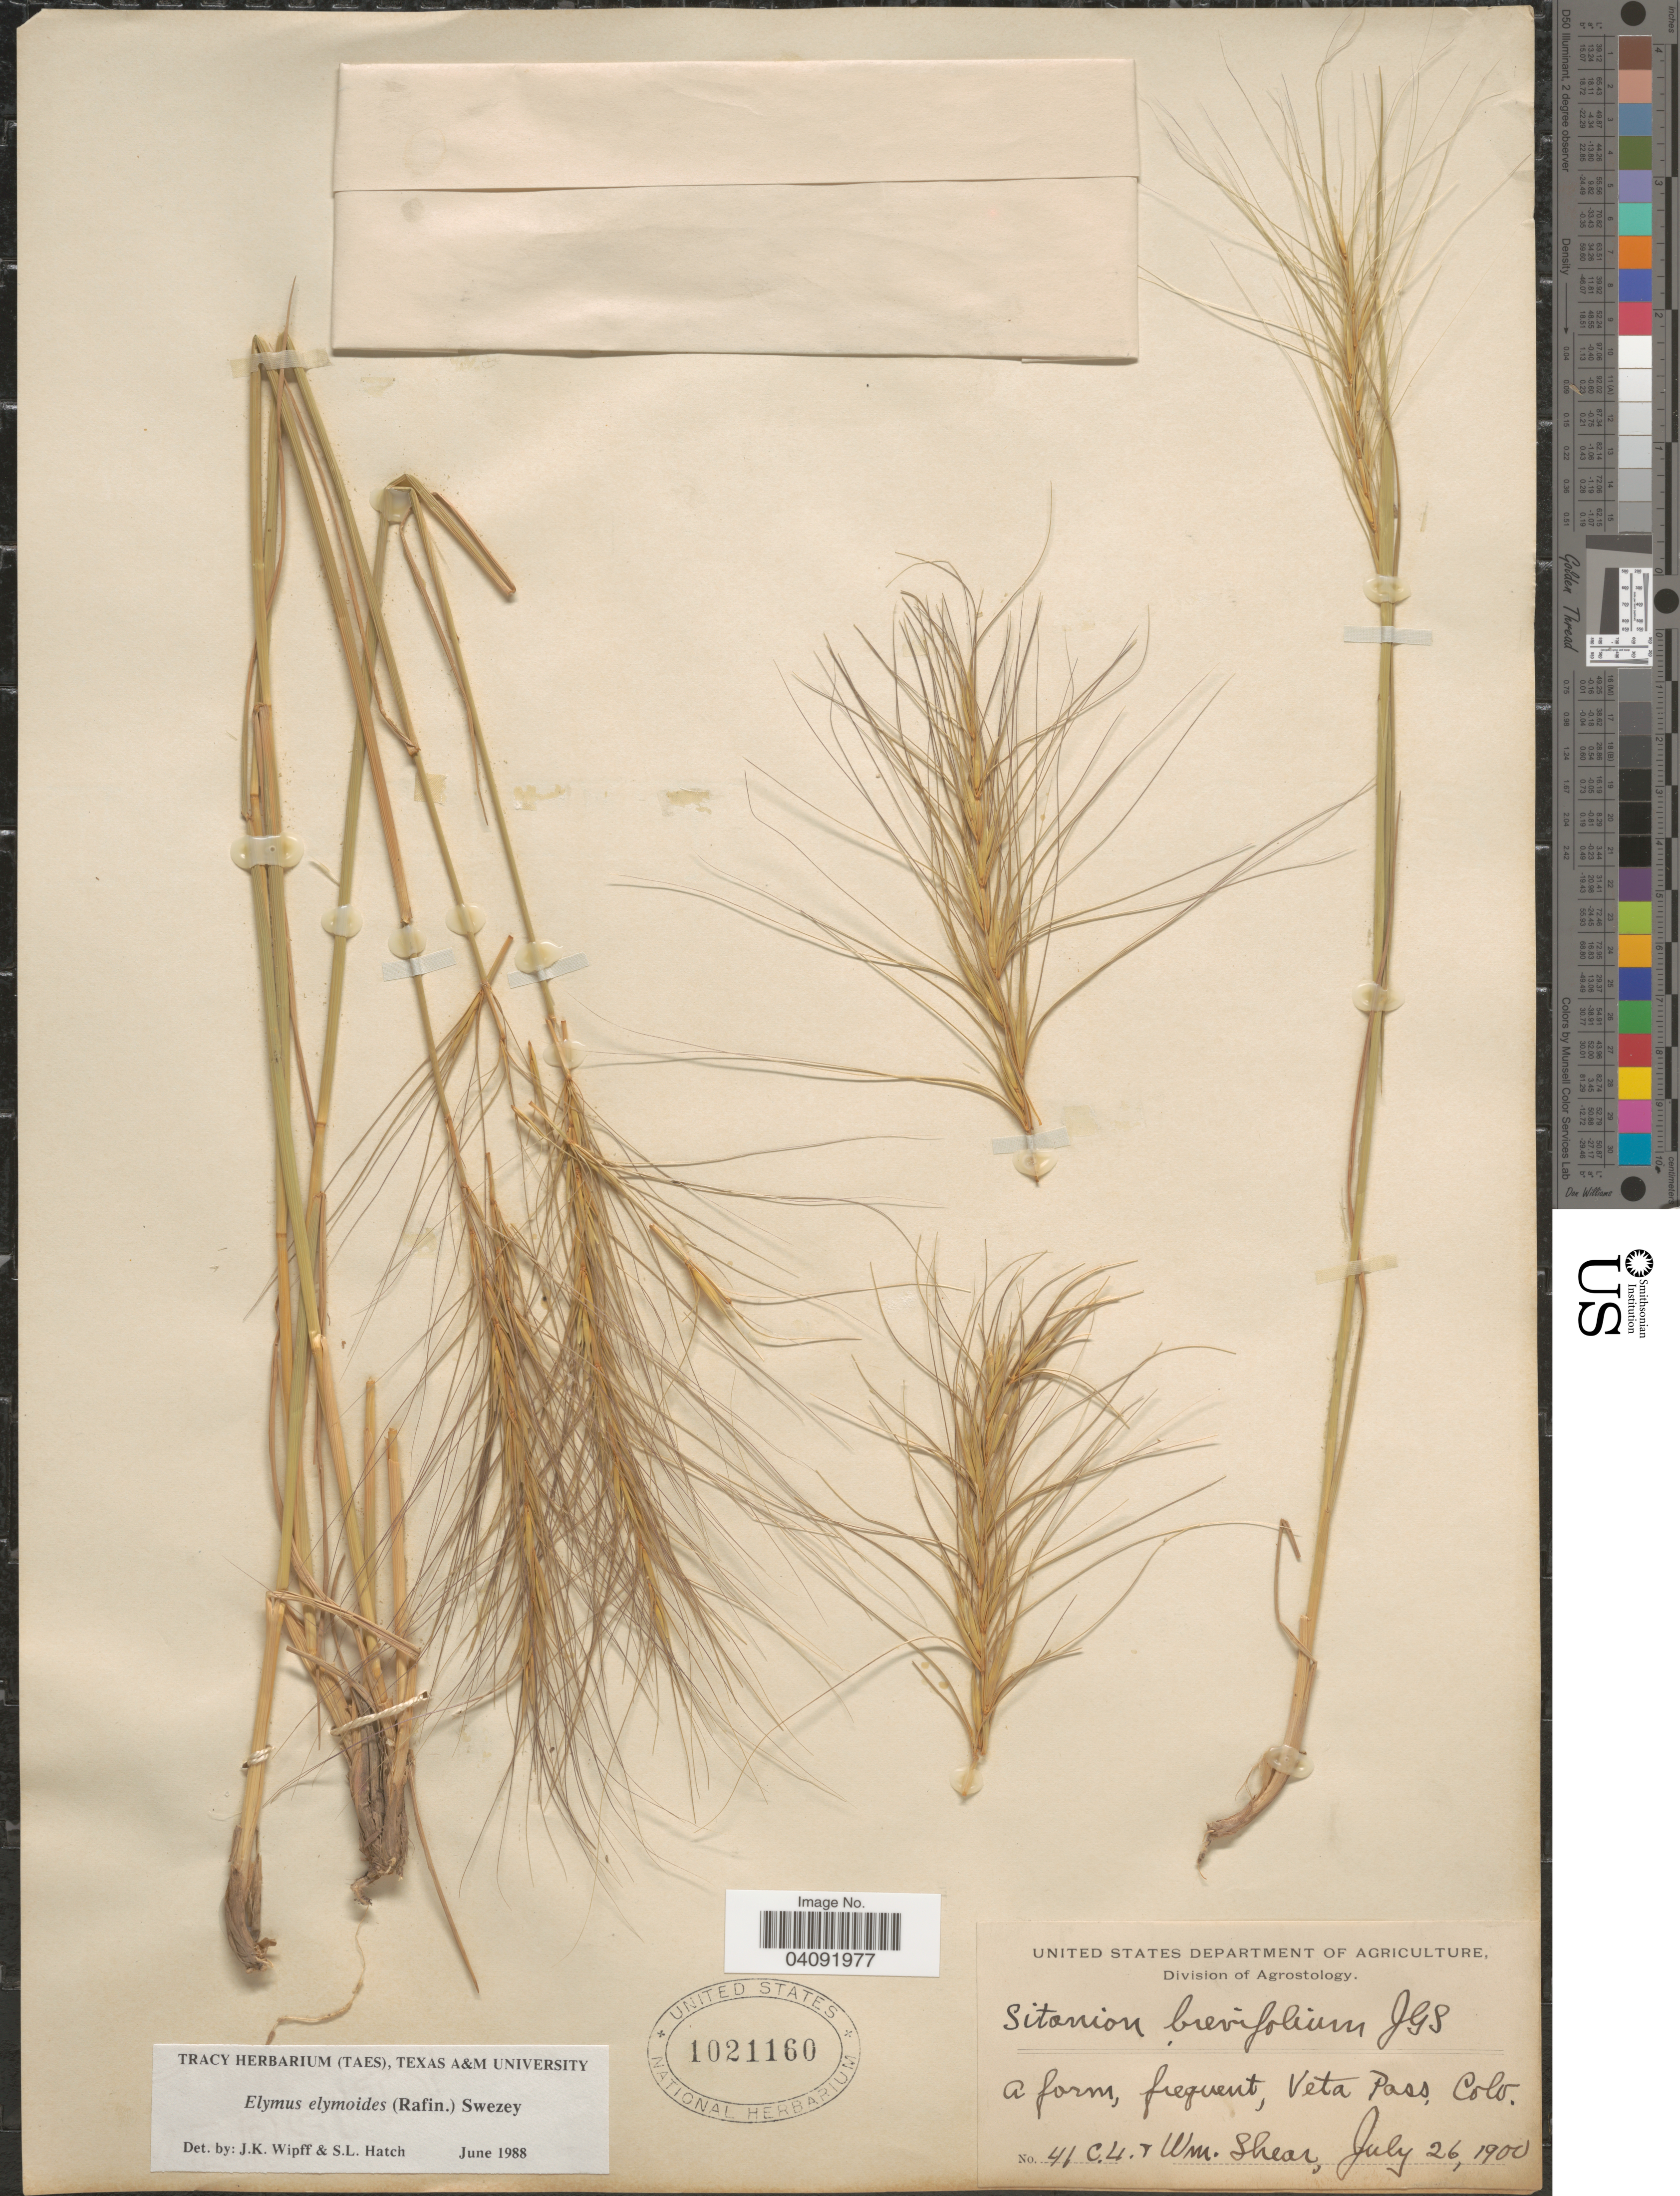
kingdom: Plantae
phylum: Tracheophyta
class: Liliopsida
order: Poales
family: Poaceae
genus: Elymus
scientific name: Elymus elymoides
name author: (Raf.) Swezey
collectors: C. L. Shear & W. Shear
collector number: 41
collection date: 1900-07-26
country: United States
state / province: Colorado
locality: A farm, frequent, Veta Pass.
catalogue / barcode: US 1021160